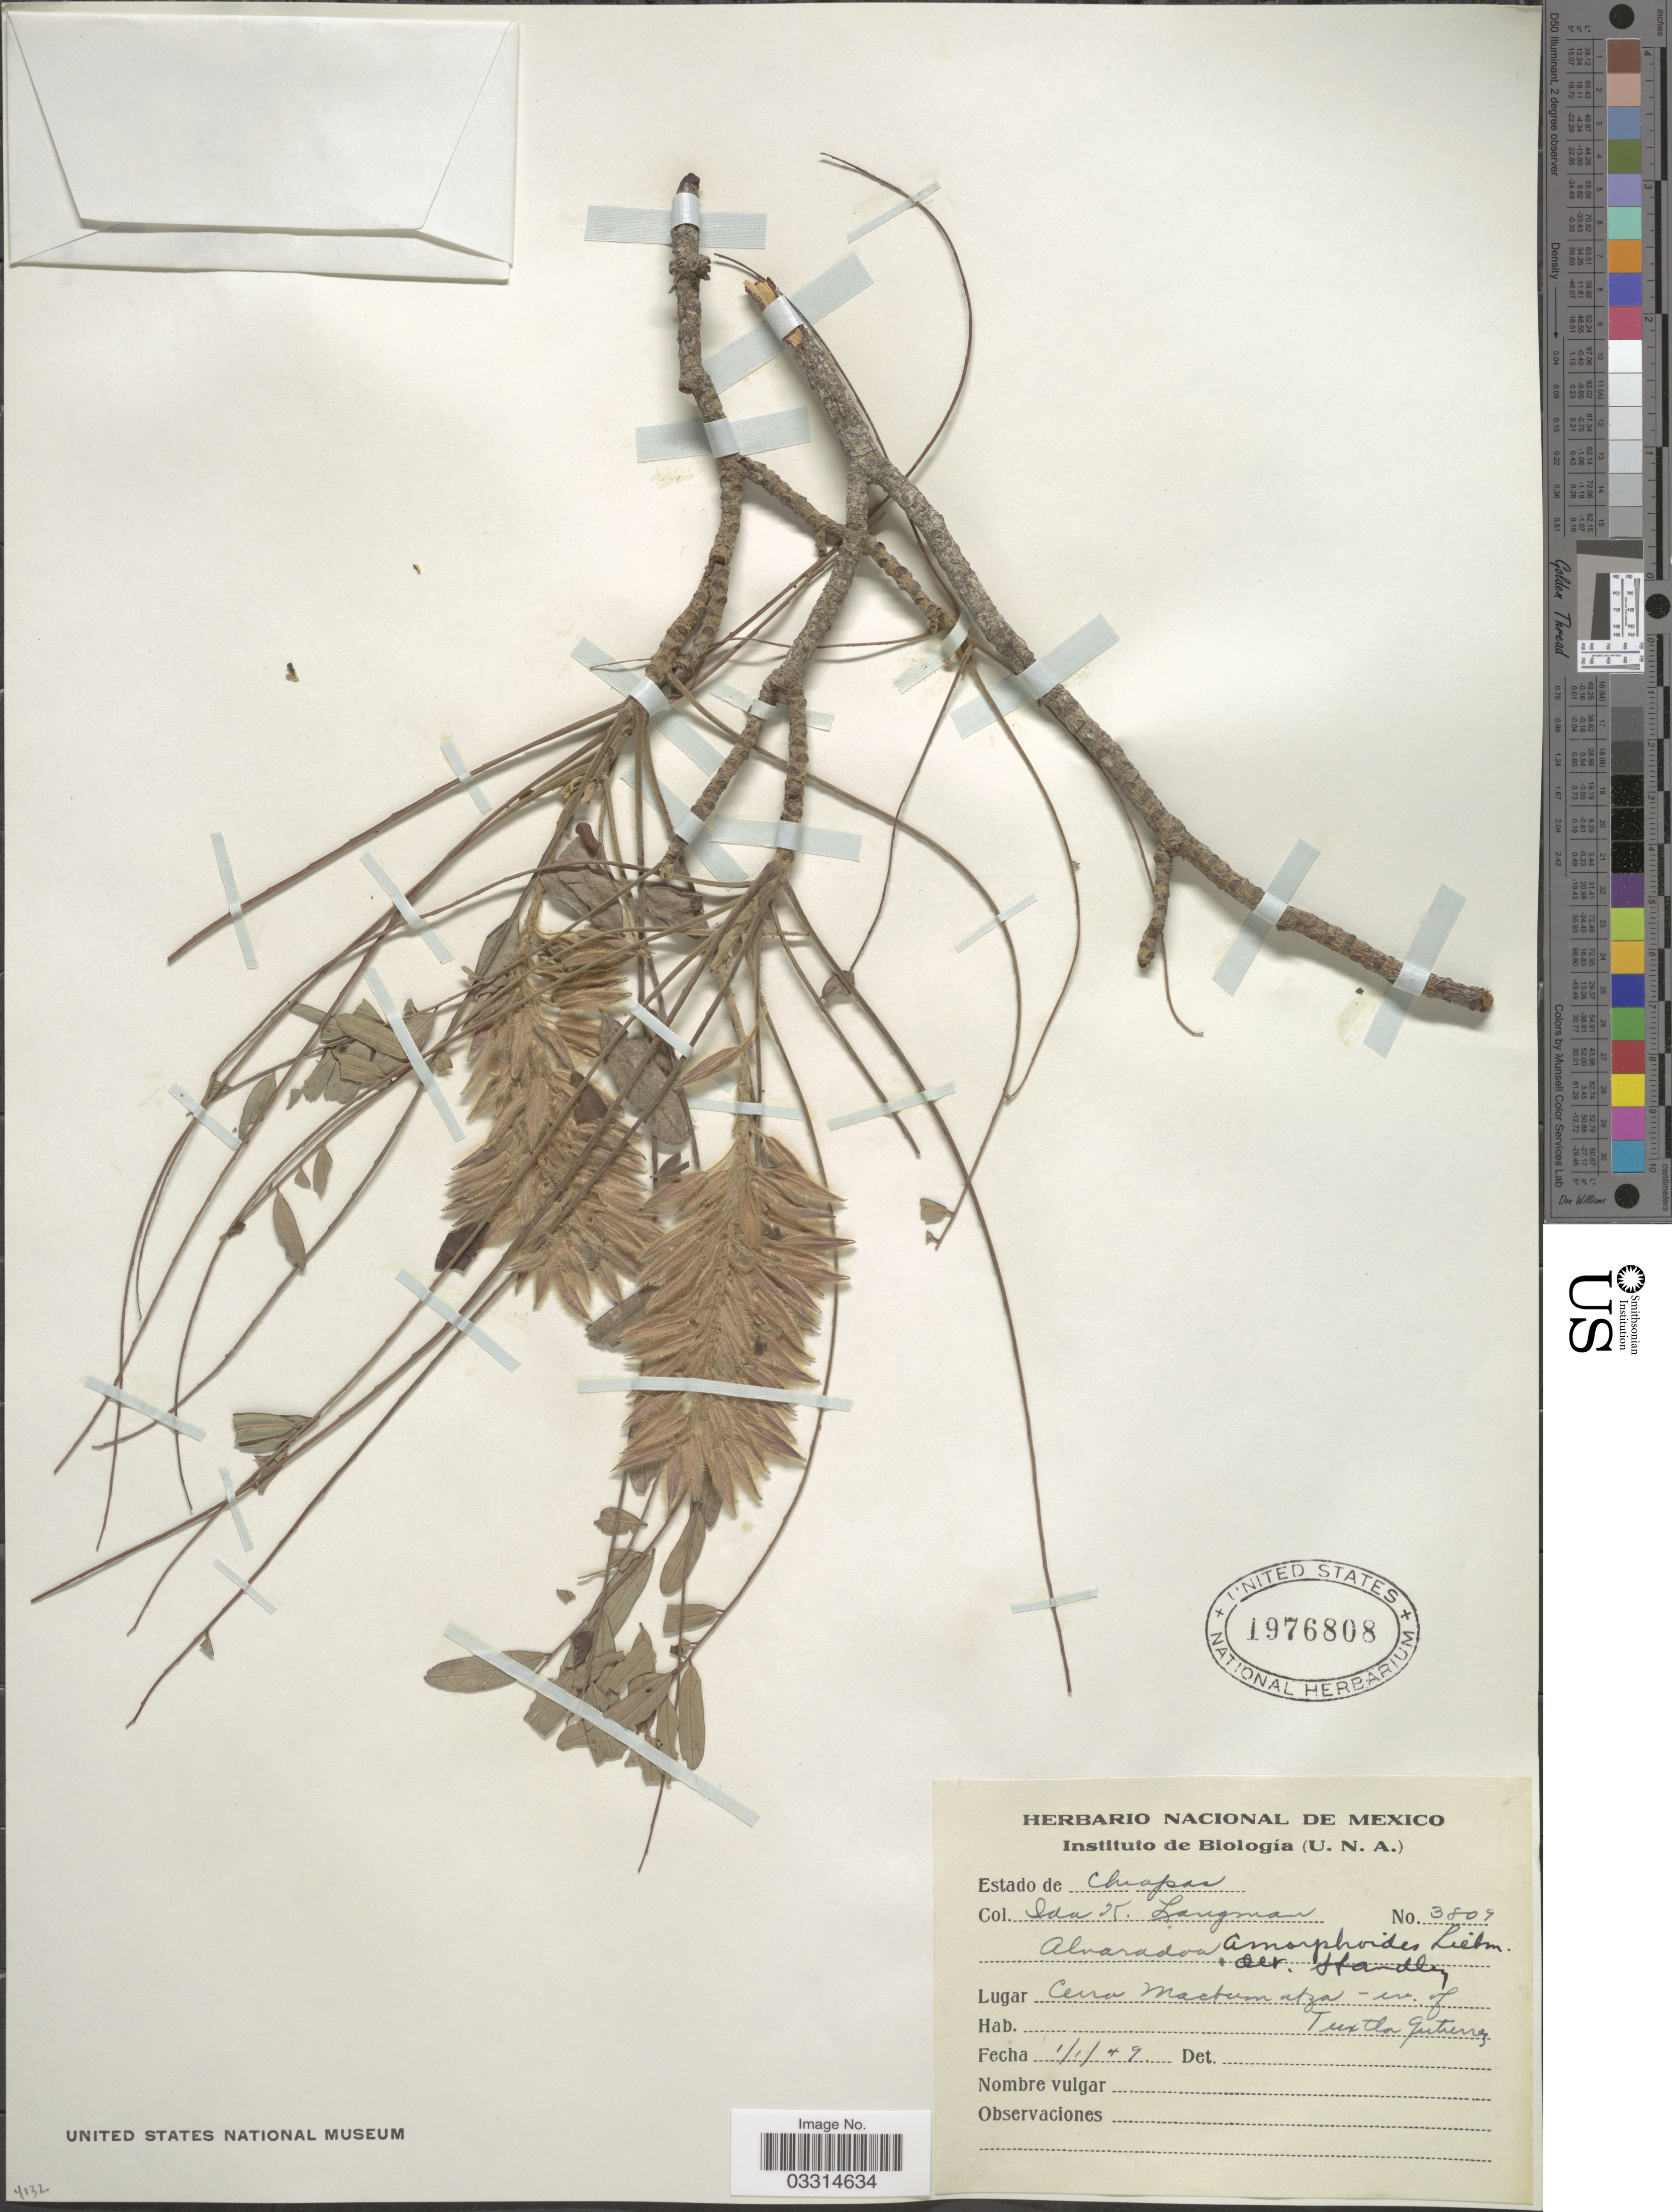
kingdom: Plantae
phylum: Tracheophyta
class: Magnoliopsida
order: Picramniales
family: Picramniaceae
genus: Alvaradoa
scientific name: Alvaradoa amorphoides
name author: Liebm.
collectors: I. K. Langman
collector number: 3809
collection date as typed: Transcribed d/m/y: 1/1/49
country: Mexico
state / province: Chiapas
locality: Cerro Mactumazta- env. of Tuxtla Gutierrez.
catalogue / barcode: US 1976808